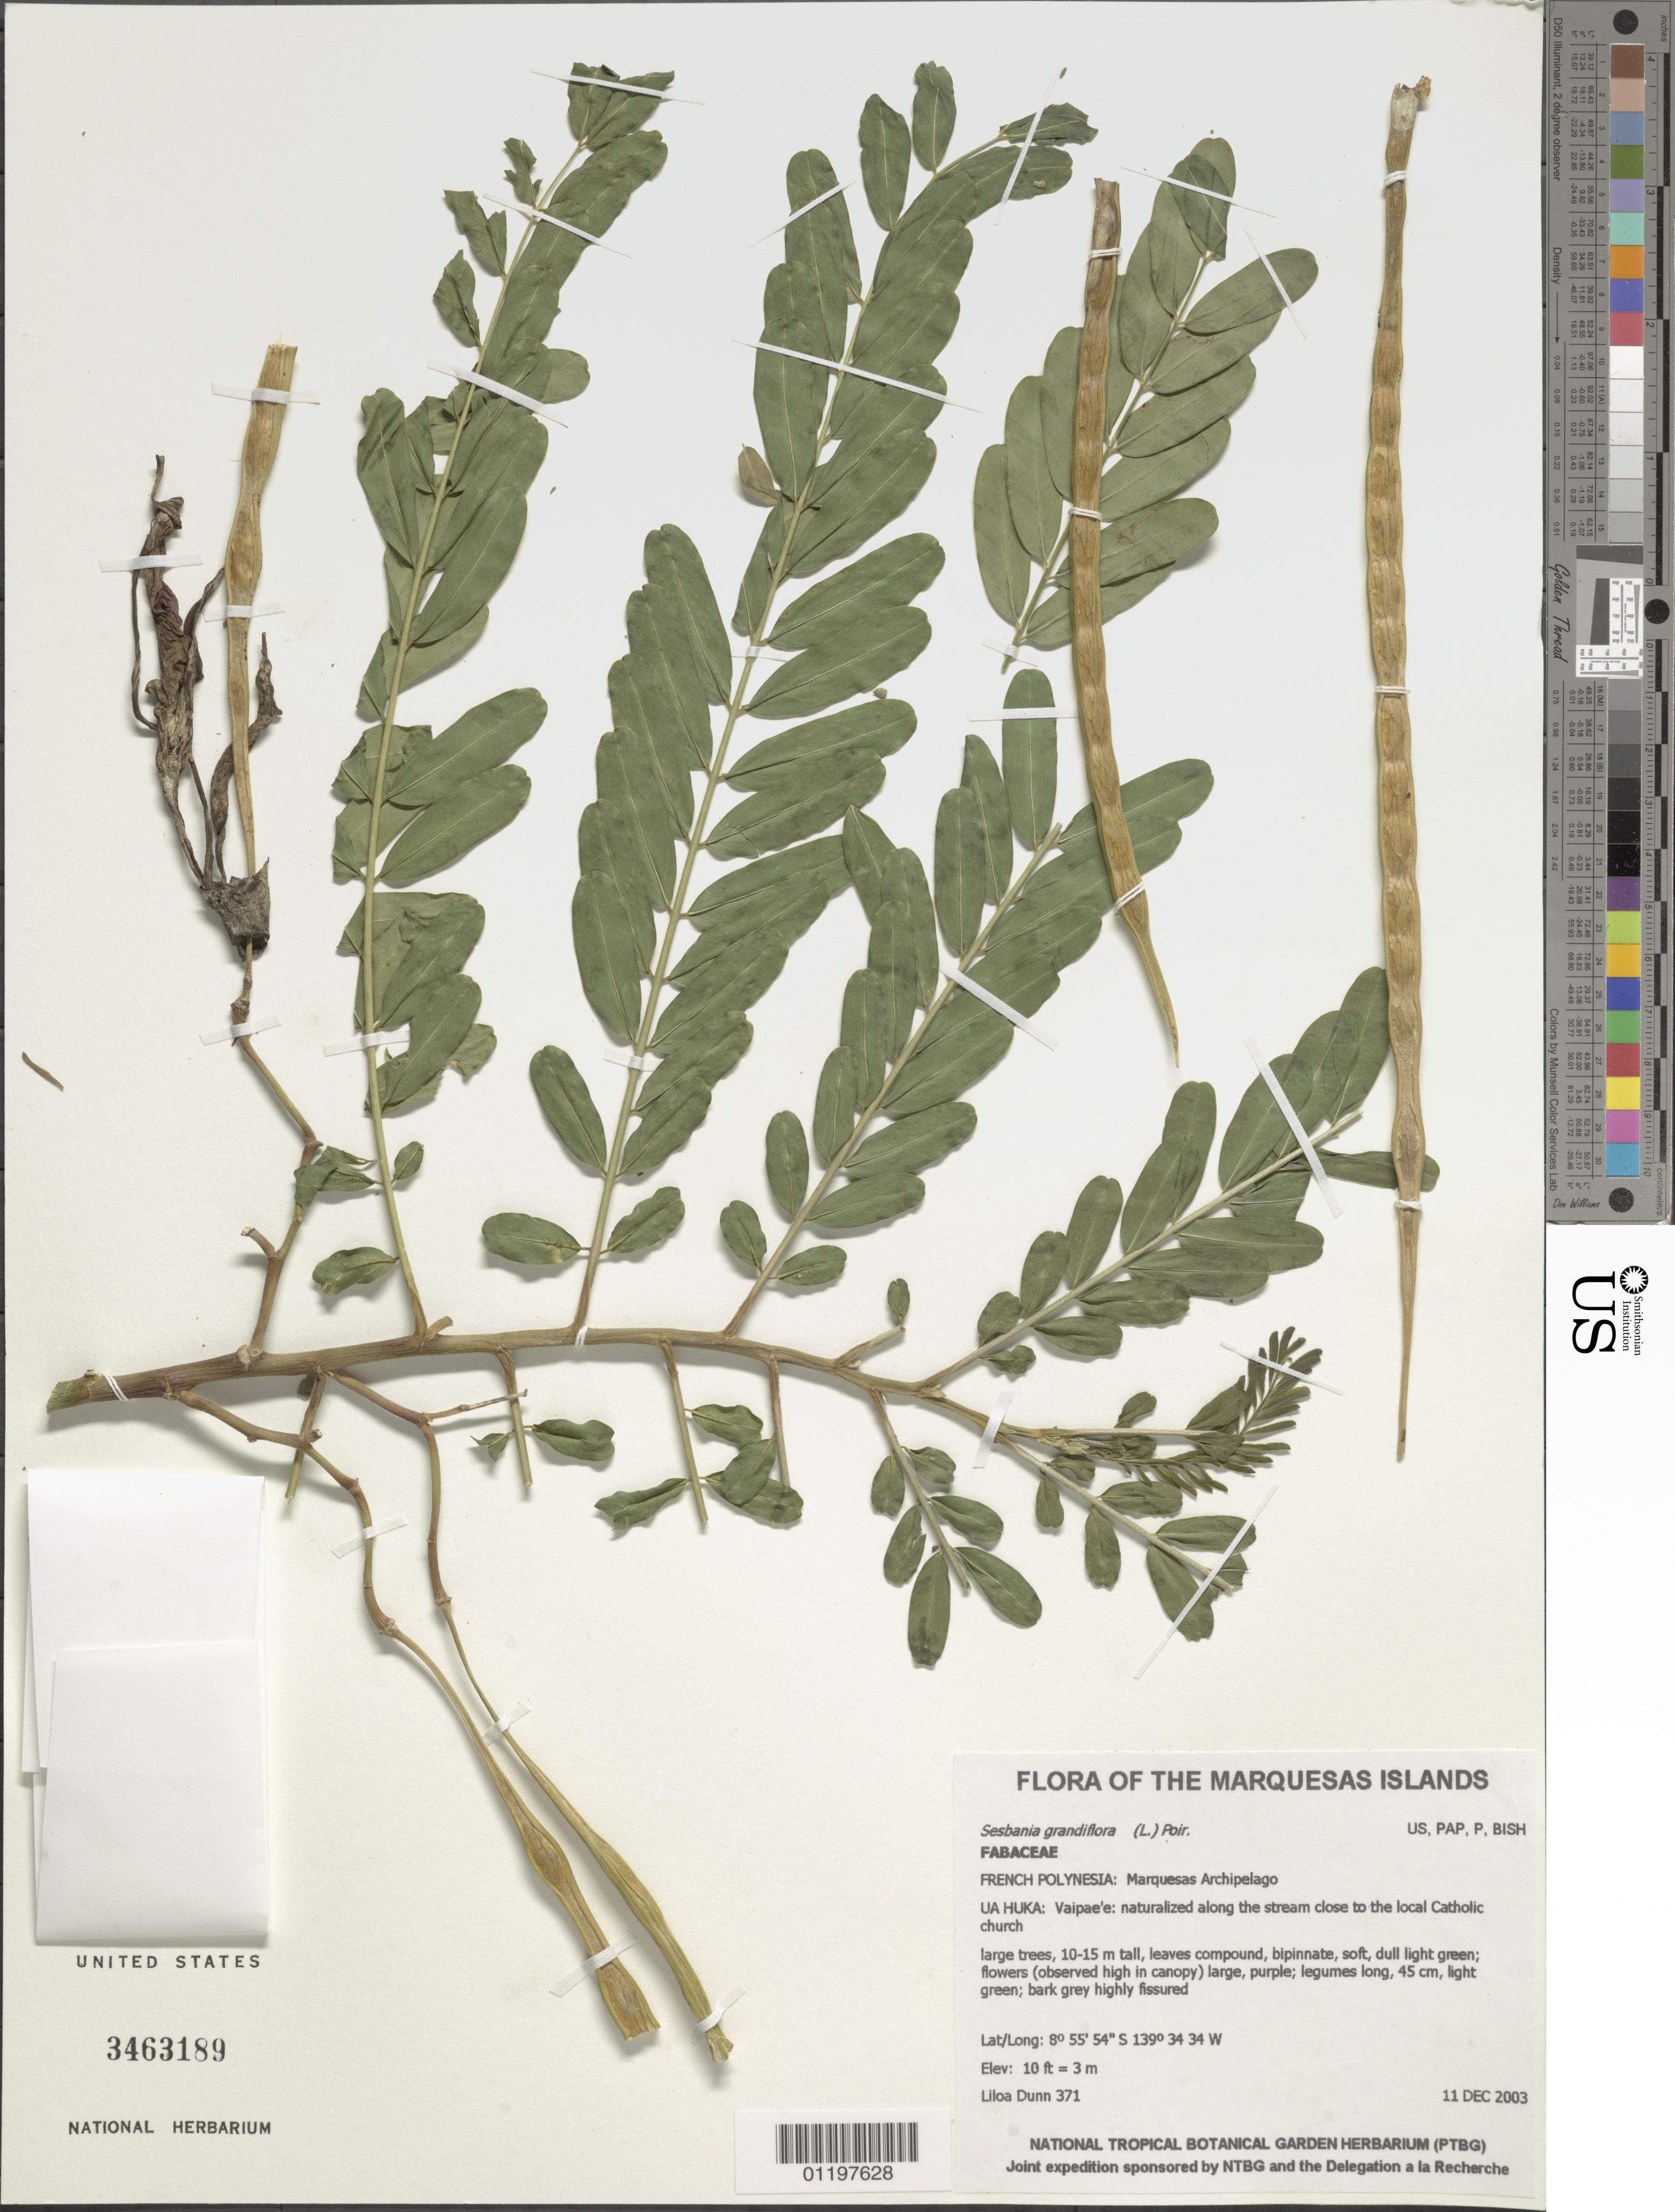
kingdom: Plantae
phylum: Tracheophyta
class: Magnoliopsida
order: Fabales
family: Fabaceae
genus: Sesbania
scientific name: Sesbania grandiflora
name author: (L.) Poir.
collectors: L. Dunn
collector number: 371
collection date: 2003-12-11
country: French Polynesia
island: Ua Huka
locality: Vaipae'e: naturalized along the stream close to the local Catholic church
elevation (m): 3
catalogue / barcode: US 3463189